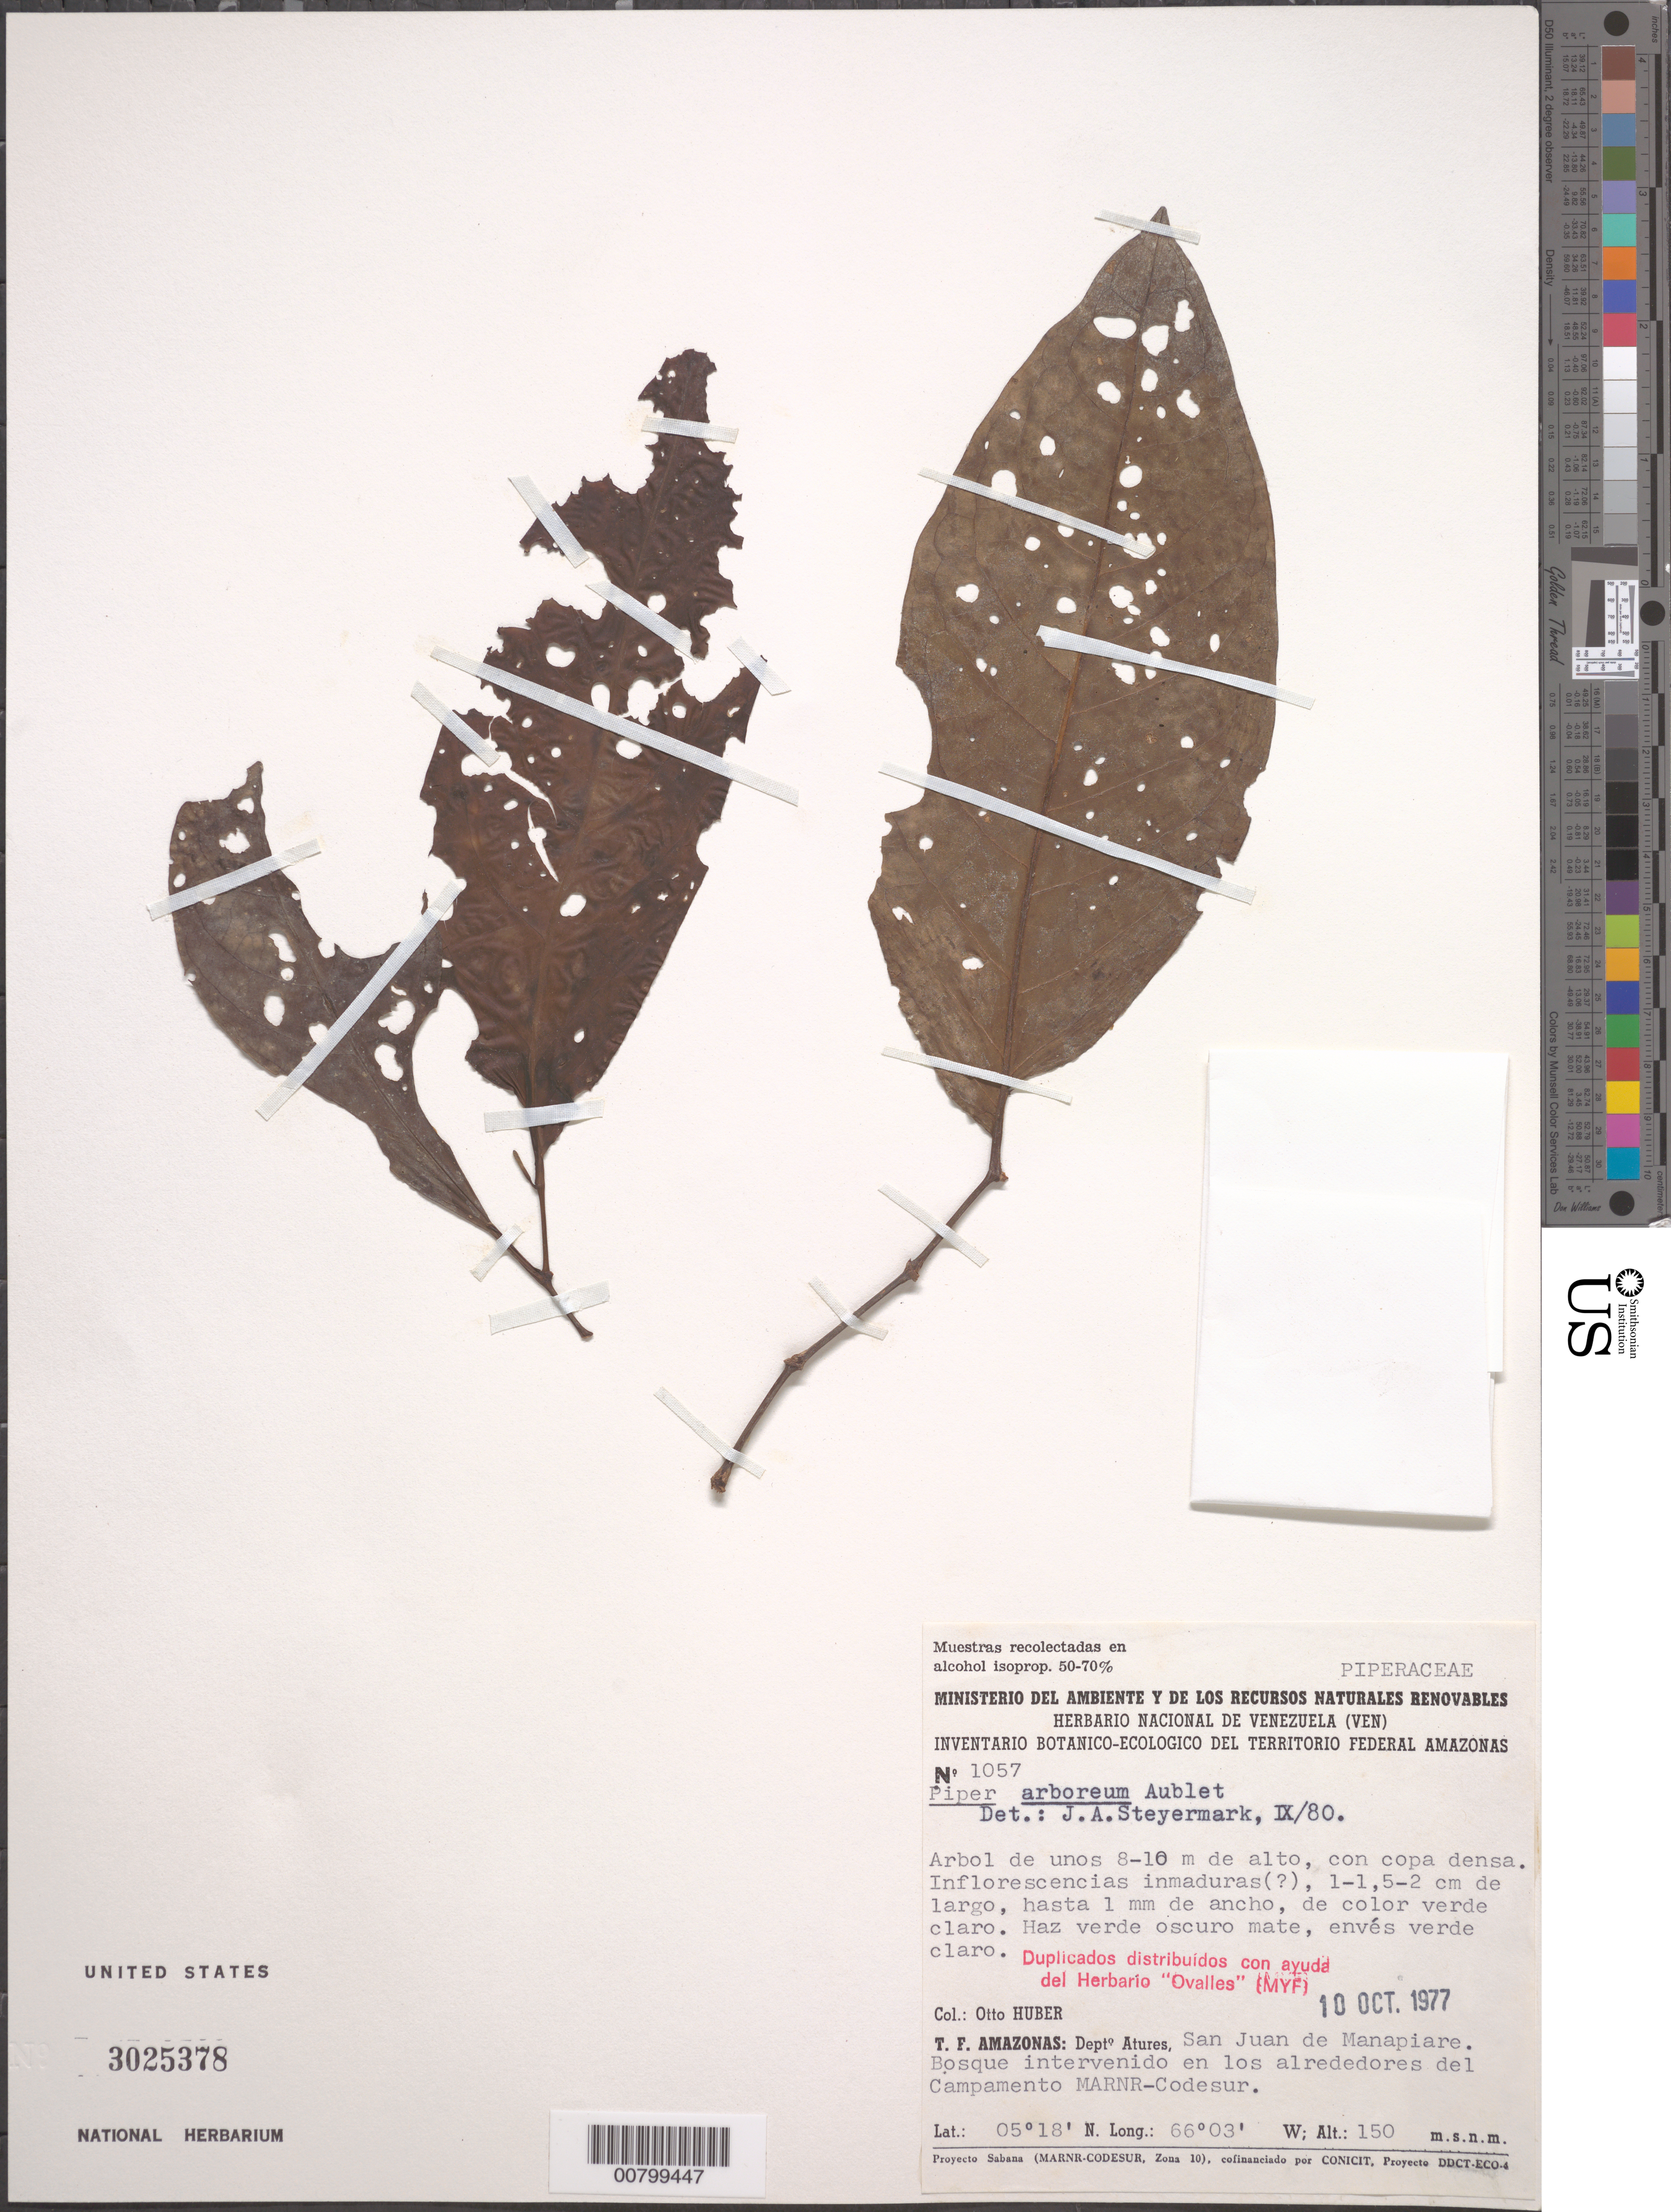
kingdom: Plantae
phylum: Tracheophyta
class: Magnoliopsida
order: Piperales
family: Piperaceae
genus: Piper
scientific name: Piper arboreum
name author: Aubl.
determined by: Steyermark, Julian A., (VEN)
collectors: O. Huber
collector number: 1057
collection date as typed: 10-Oct-77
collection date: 1977-10-10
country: Venezuela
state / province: Amazonas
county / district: Atures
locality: San Juan de Manapiare, Campamento MARNR-Codesur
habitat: Forest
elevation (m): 150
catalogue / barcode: US 3025378